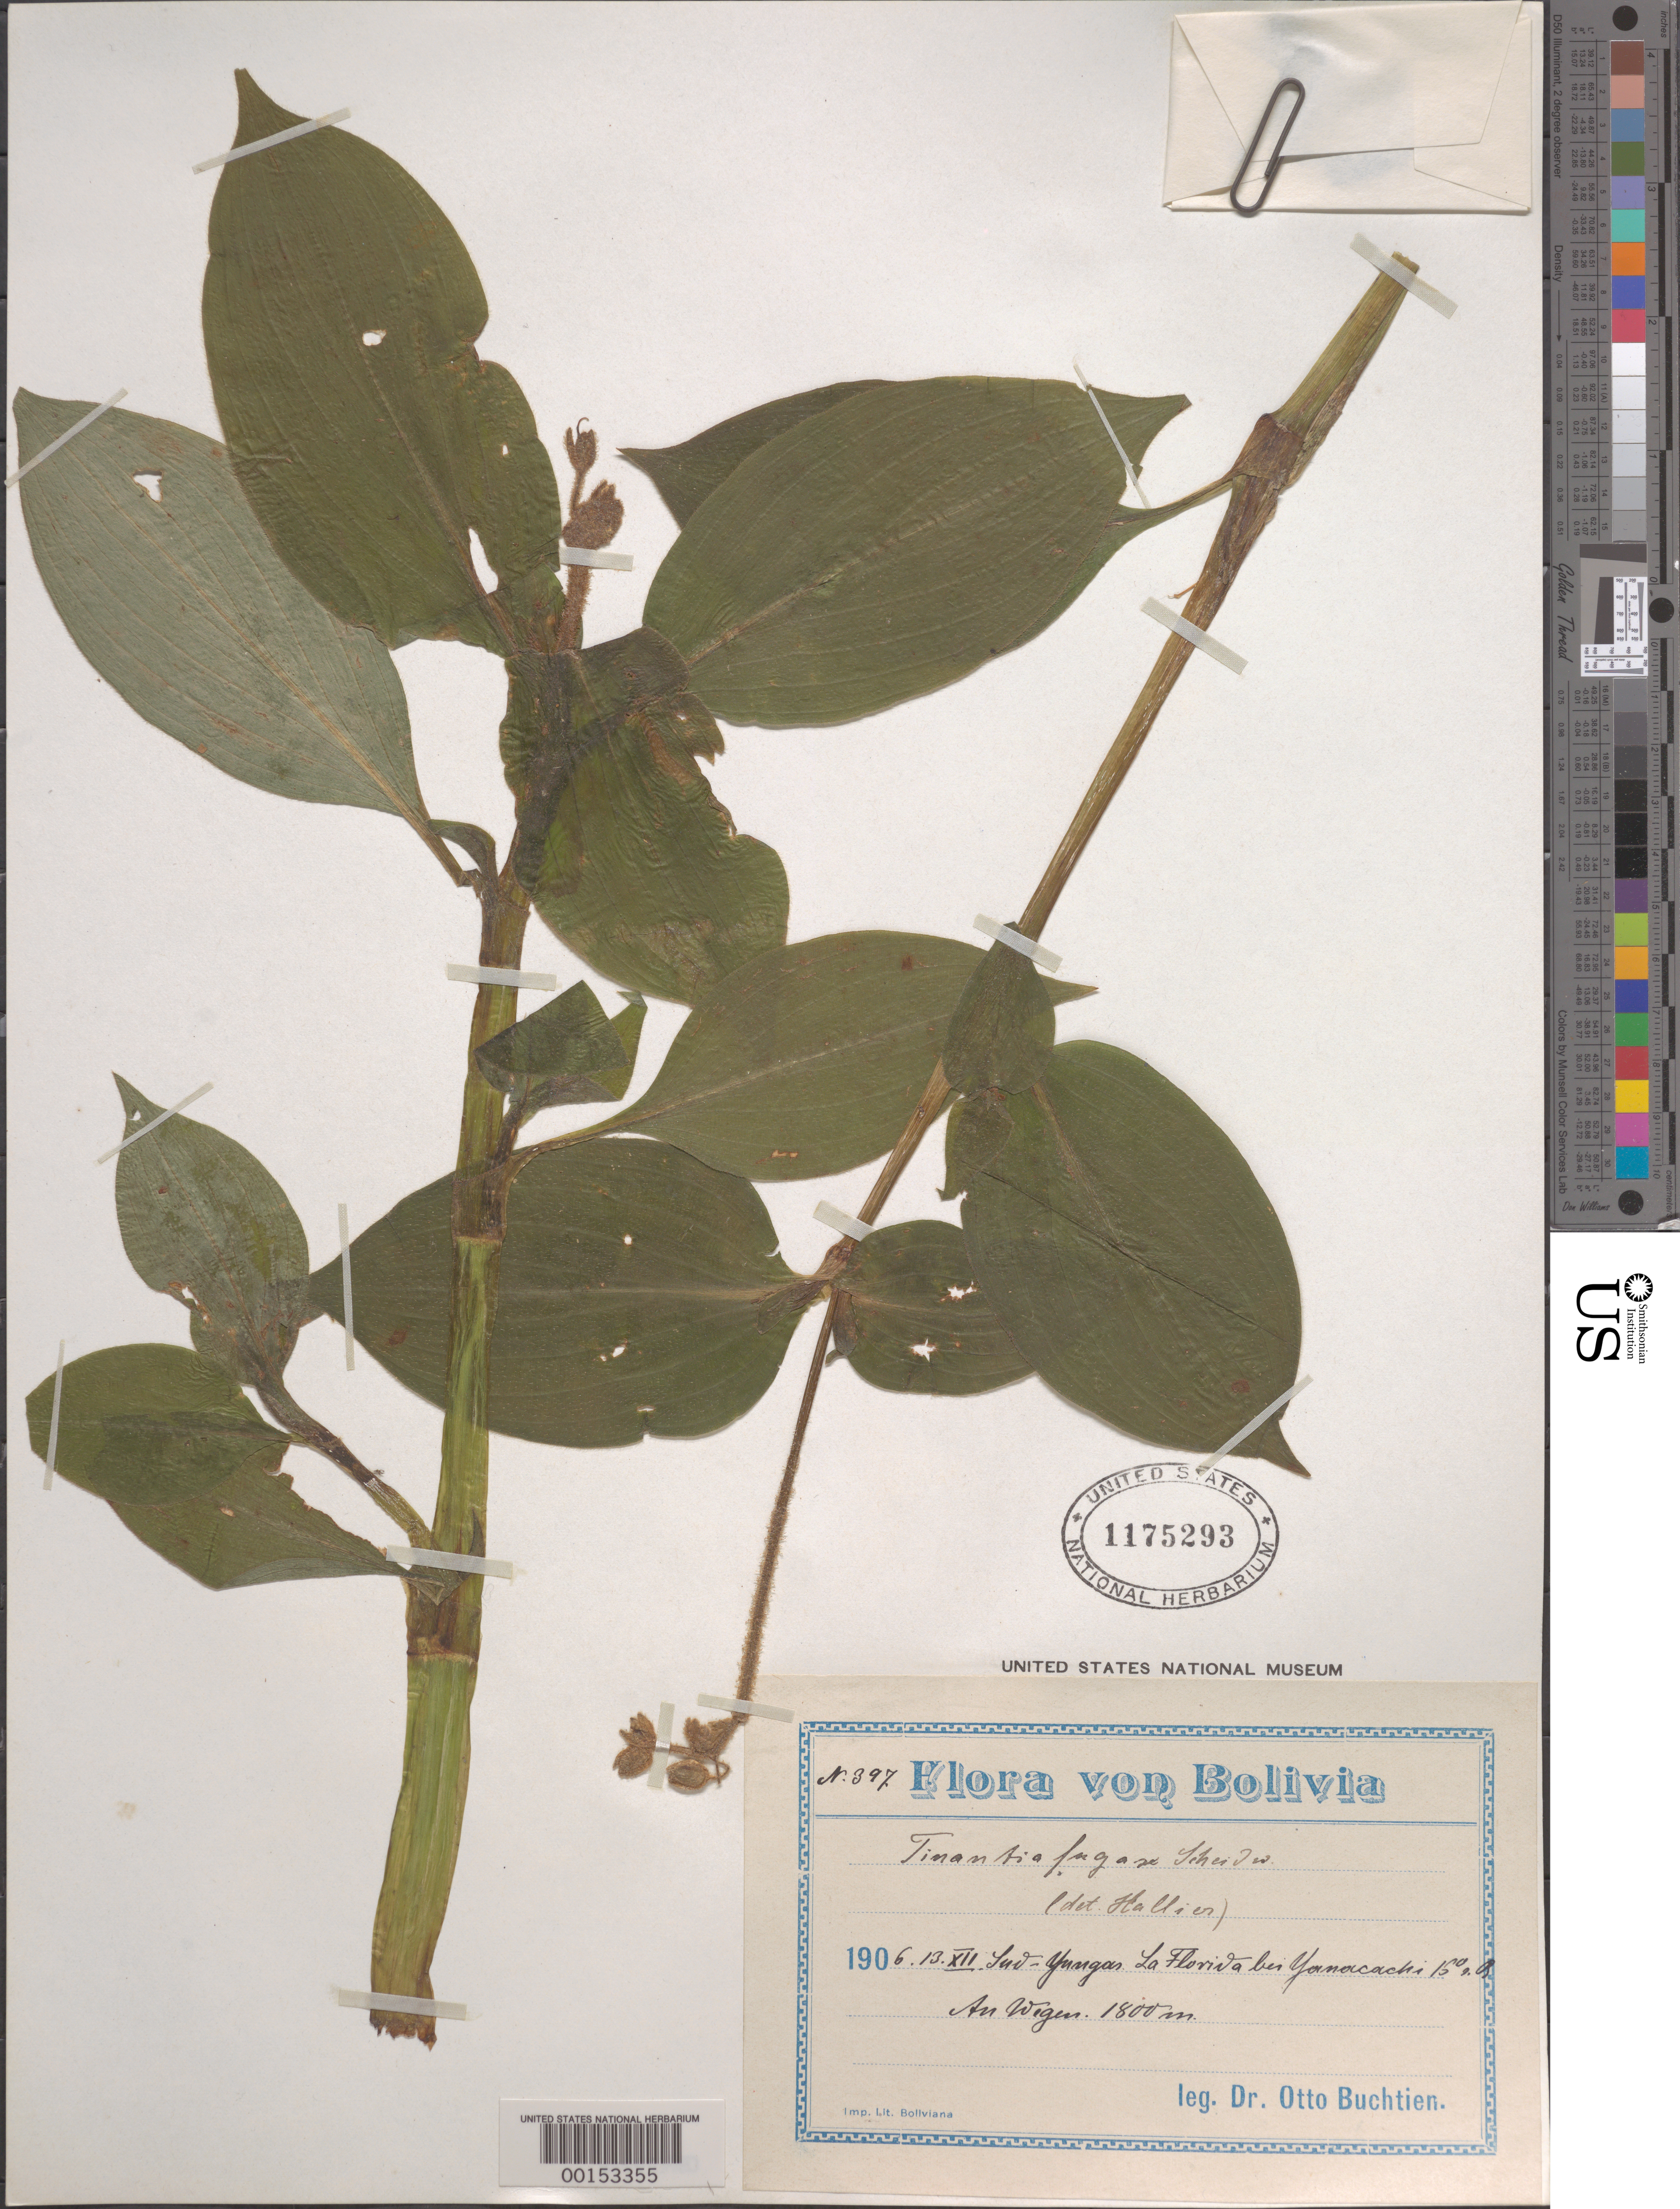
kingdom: Plantae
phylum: Tracheophyta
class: Liliopsida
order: Commelinales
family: Commelinaceae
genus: Tinantia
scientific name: Tinantia erecta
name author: (Jacq.) Fenzl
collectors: O. Buchtien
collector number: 397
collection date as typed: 13 Dec 1906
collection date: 1906-12-13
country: Bolivia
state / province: La Paz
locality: South Yungas, la Florida near yanacachi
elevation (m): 1800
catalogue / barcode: US 1175293